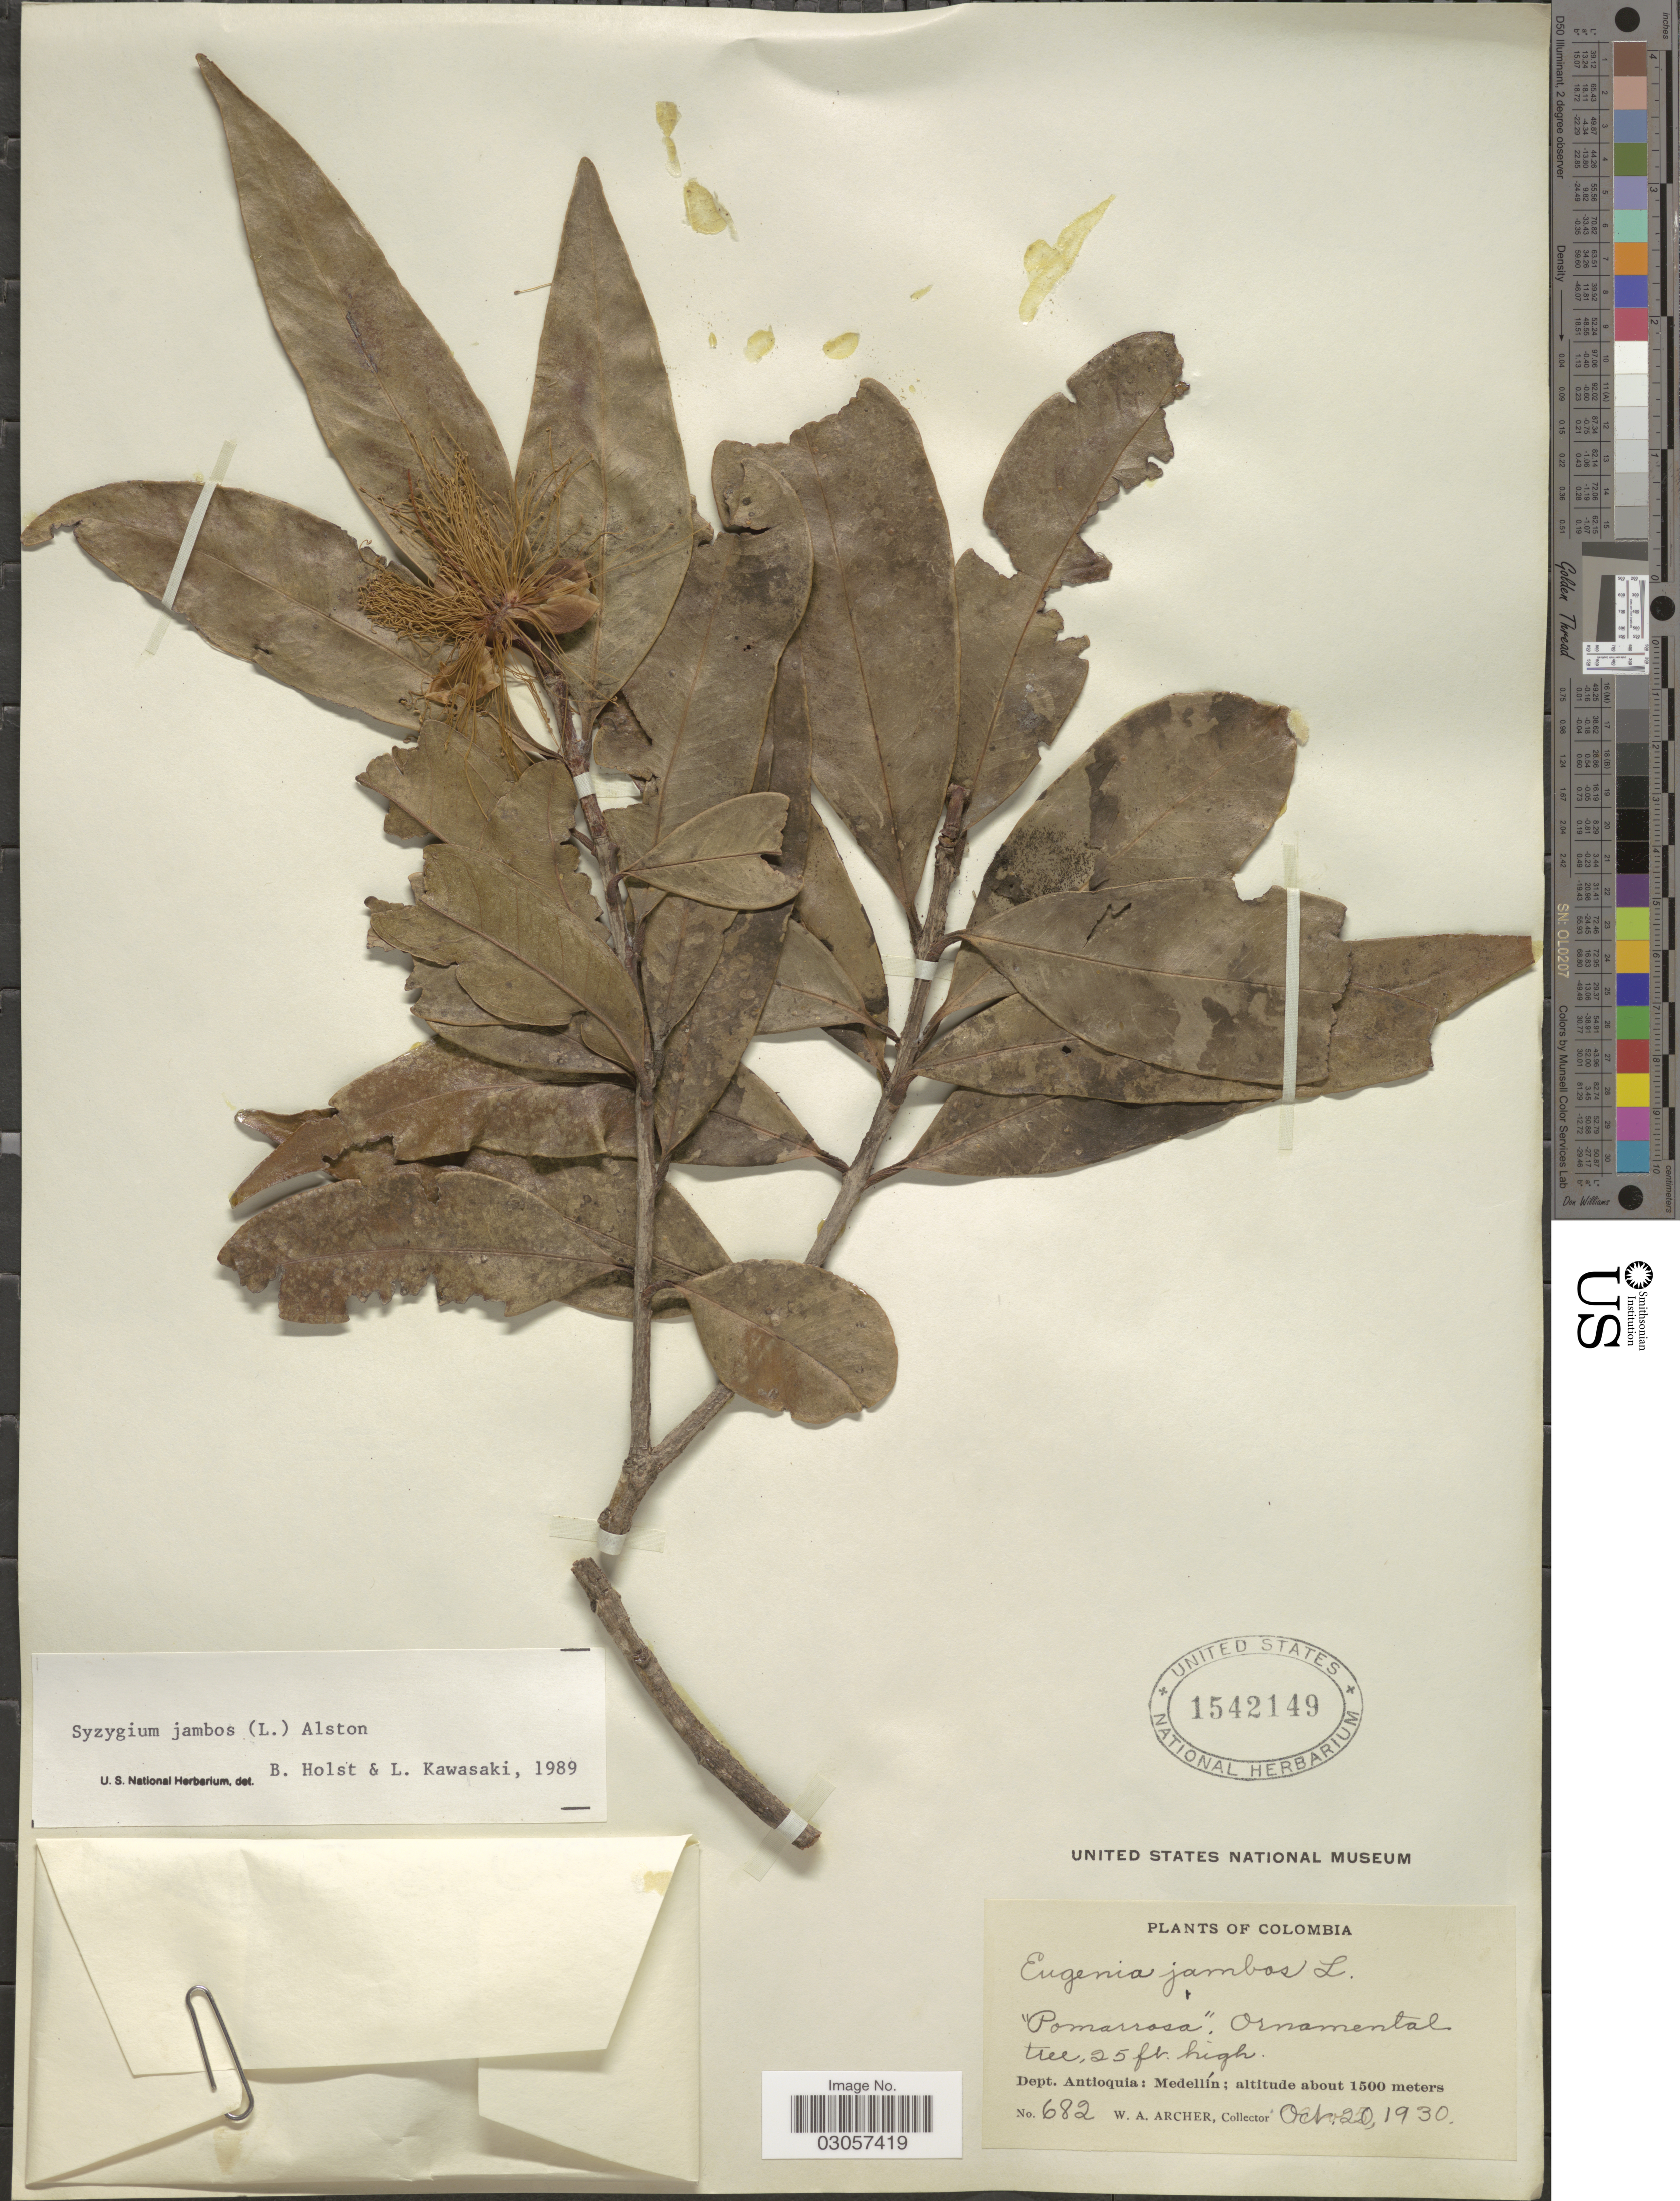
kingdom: Plantae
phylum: Tracheophyta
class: Magnoliopsida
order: Myrtales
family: Myrtaceae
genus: Syzygium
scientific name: Syzygium jambos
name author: (L.) Alston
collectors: W. Archer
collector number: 682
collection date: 1930-10-20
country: Colombia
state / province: Antioquia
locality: Dept. Antioquia: Medellín.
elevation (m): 1500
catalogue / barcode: US 1542149